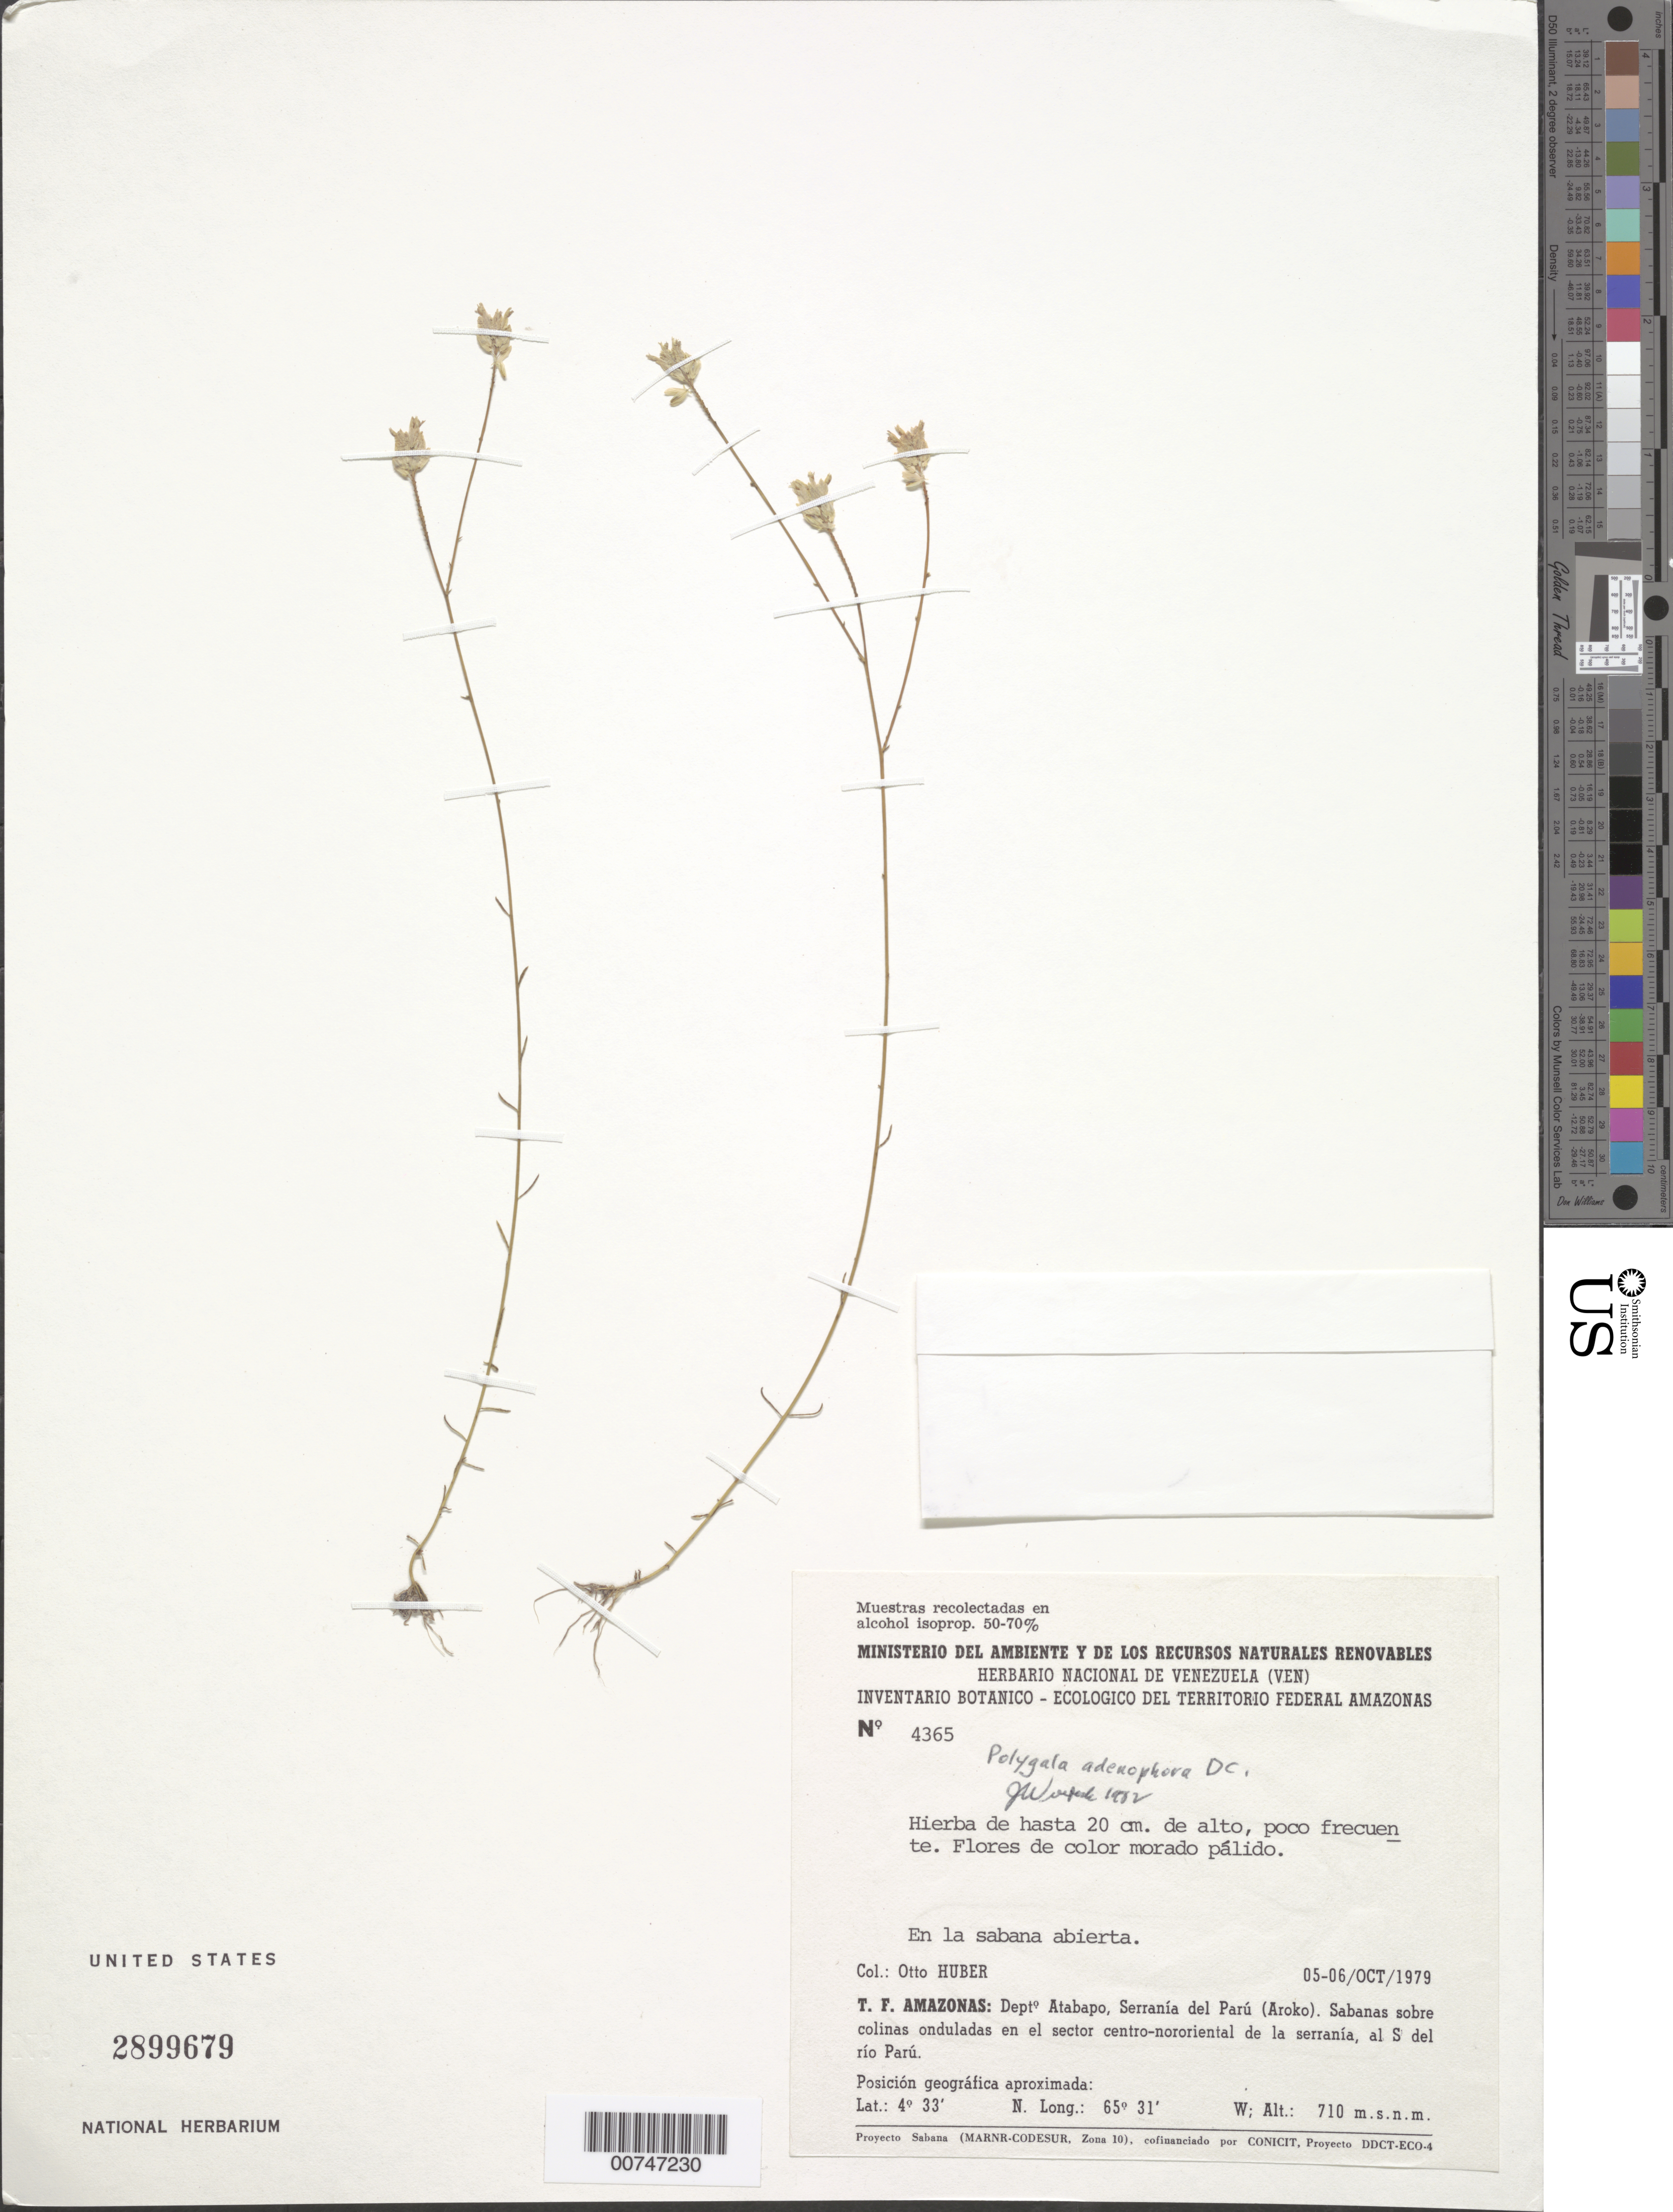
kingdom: Plantae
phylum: Tracheophyta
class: Magnoliopsida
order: Fabales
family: Polygalaceae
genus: Polygala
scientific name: Polygala adenophora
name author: DC.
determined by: Wurdack, John J., (US), US (UNITED STATES)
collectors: O. Huber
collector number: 4365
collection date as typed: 5-Oct-79 to 6-Oct-79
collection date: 1979-10-05/1979-10-06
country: Venezuela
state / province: Amazonas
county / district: Atabapo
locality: Serranía del Parú (Aroko); sector centro-nororiental de la serrania, al S del Río Parú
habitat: Sabana abierta sobre colinas onduladas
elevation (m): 710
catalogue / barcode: US 2899679